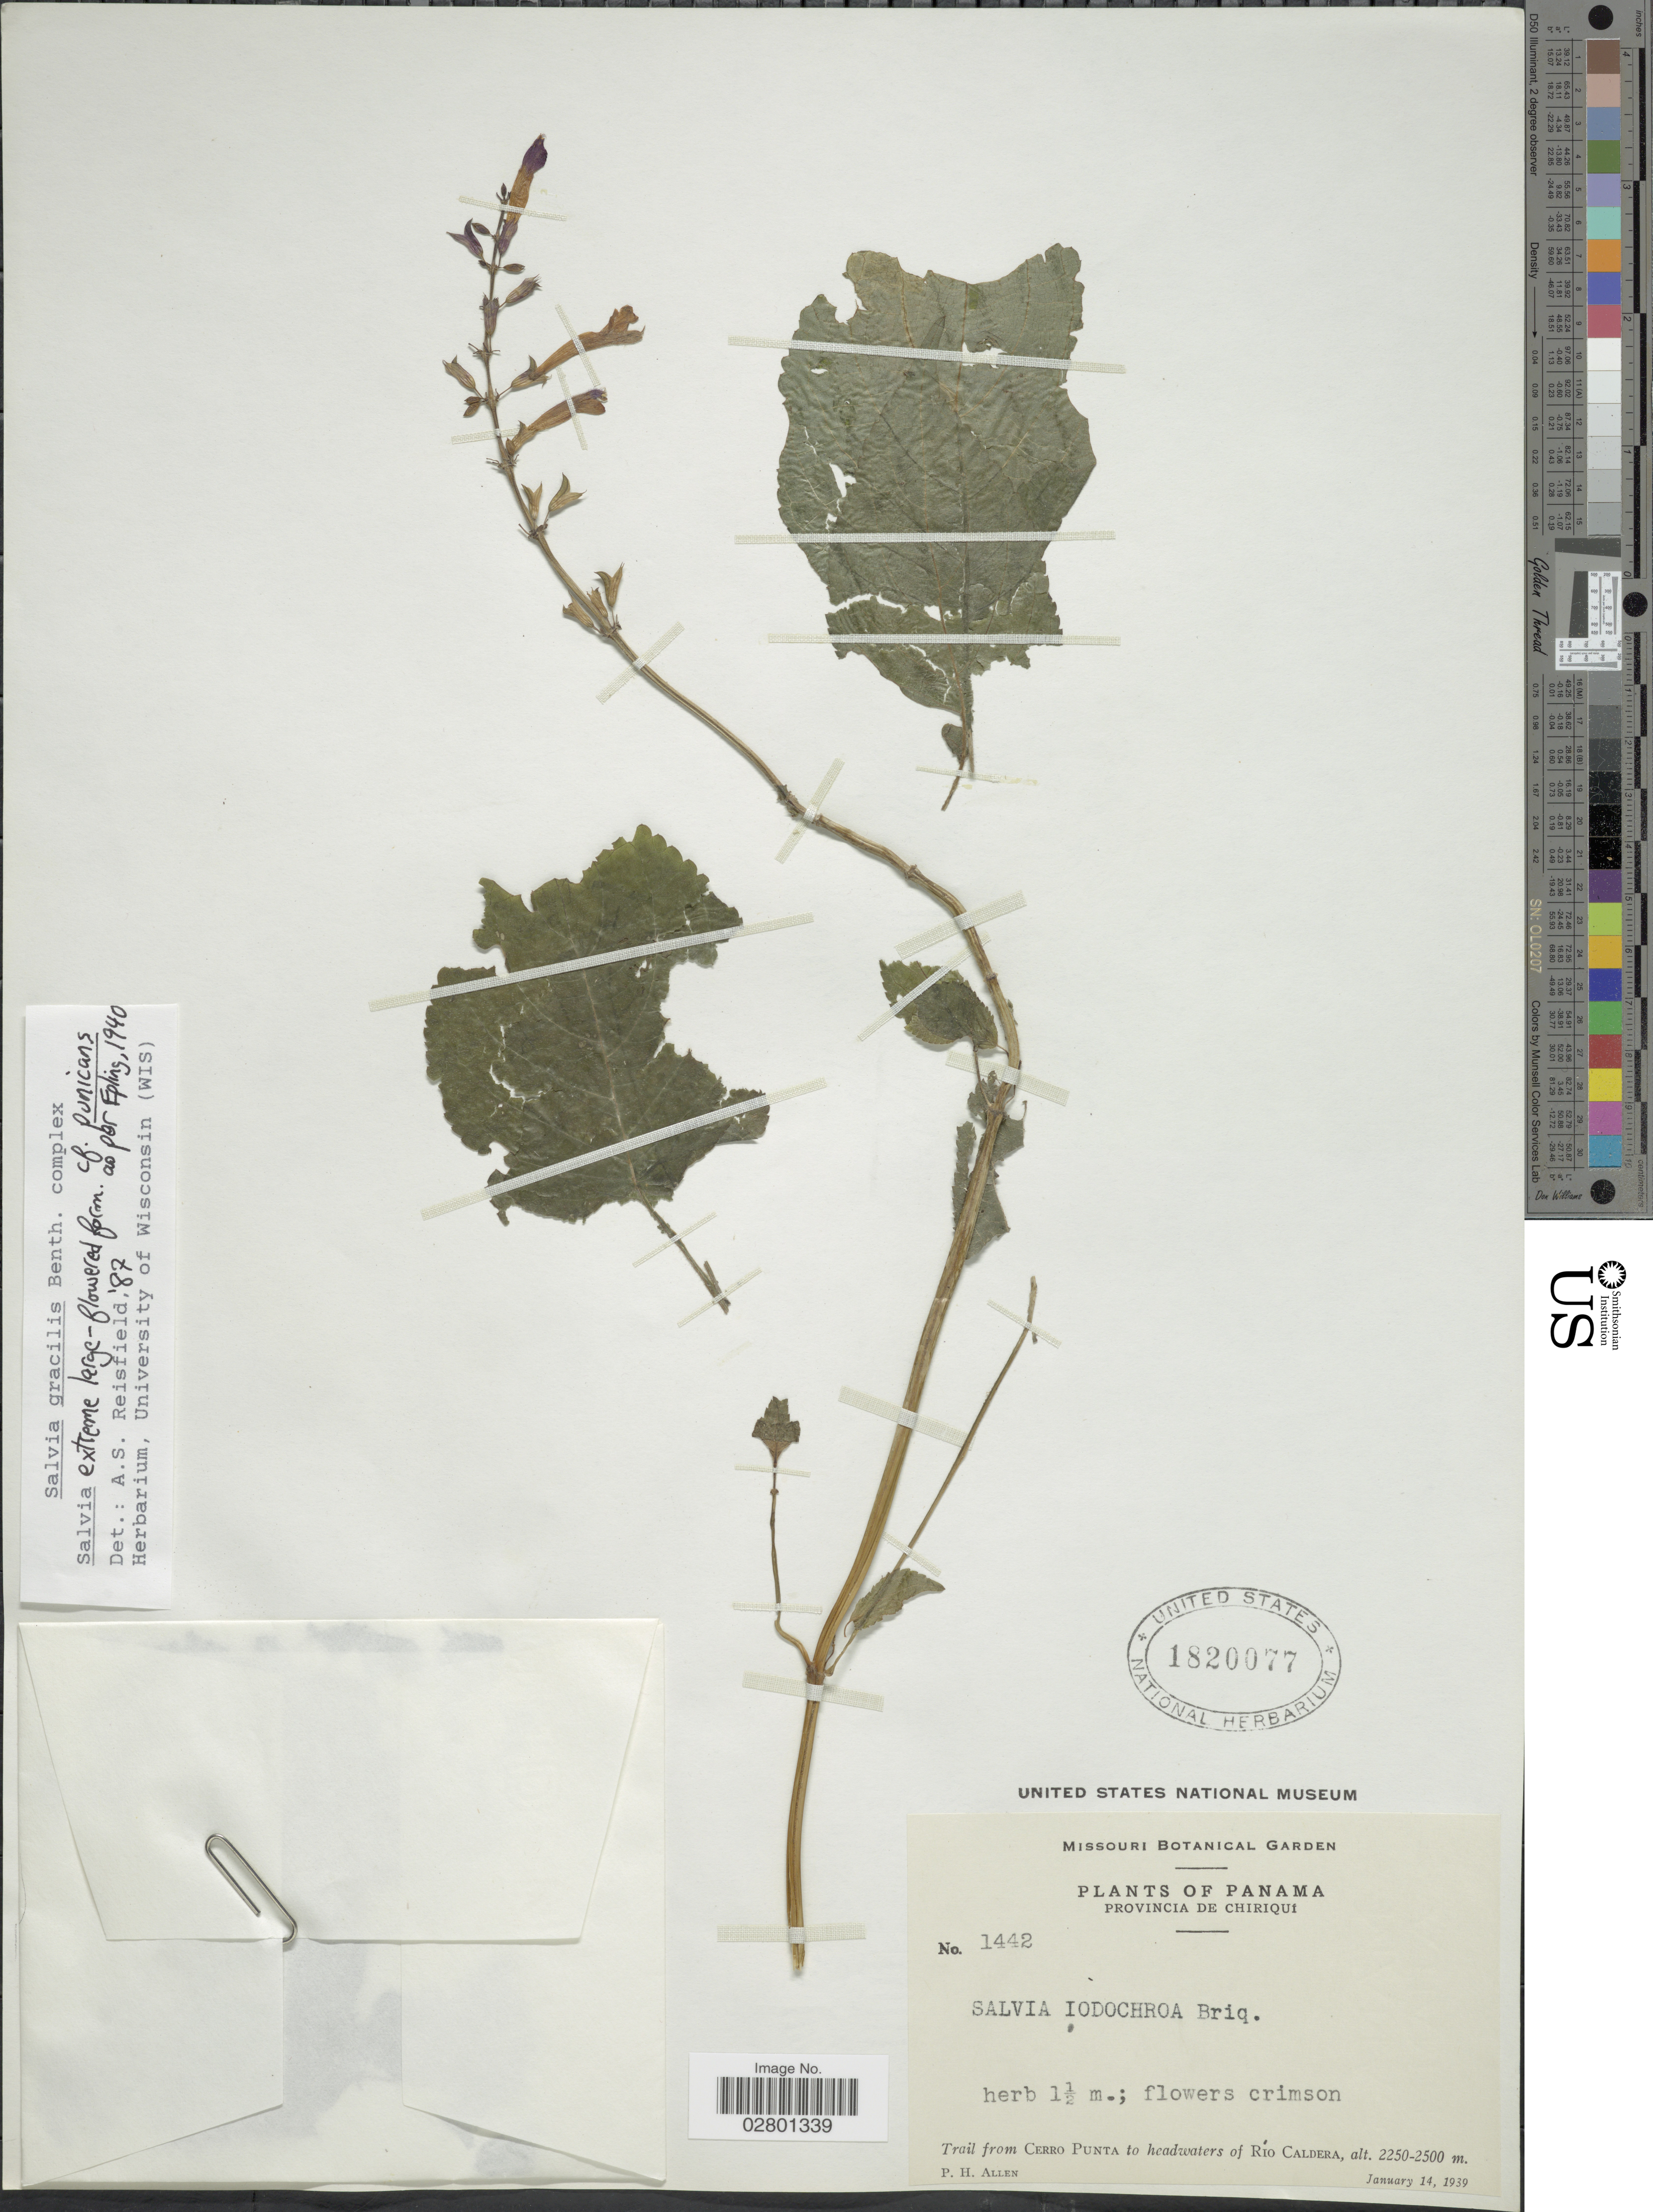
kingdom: Plantae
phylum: Tracheophyta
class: Magnoliopsida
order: Lamiales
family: Lamiaceae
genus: Salvia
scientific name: Salvia gracilis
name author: Benth.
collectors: P. H. Allen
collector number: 1442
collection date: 1939-01-14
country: Panama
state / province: Chiriqui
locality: Trail from Cerro Punta to headwaters of Río Caldera.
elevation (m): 2250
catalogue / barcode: US 1820077